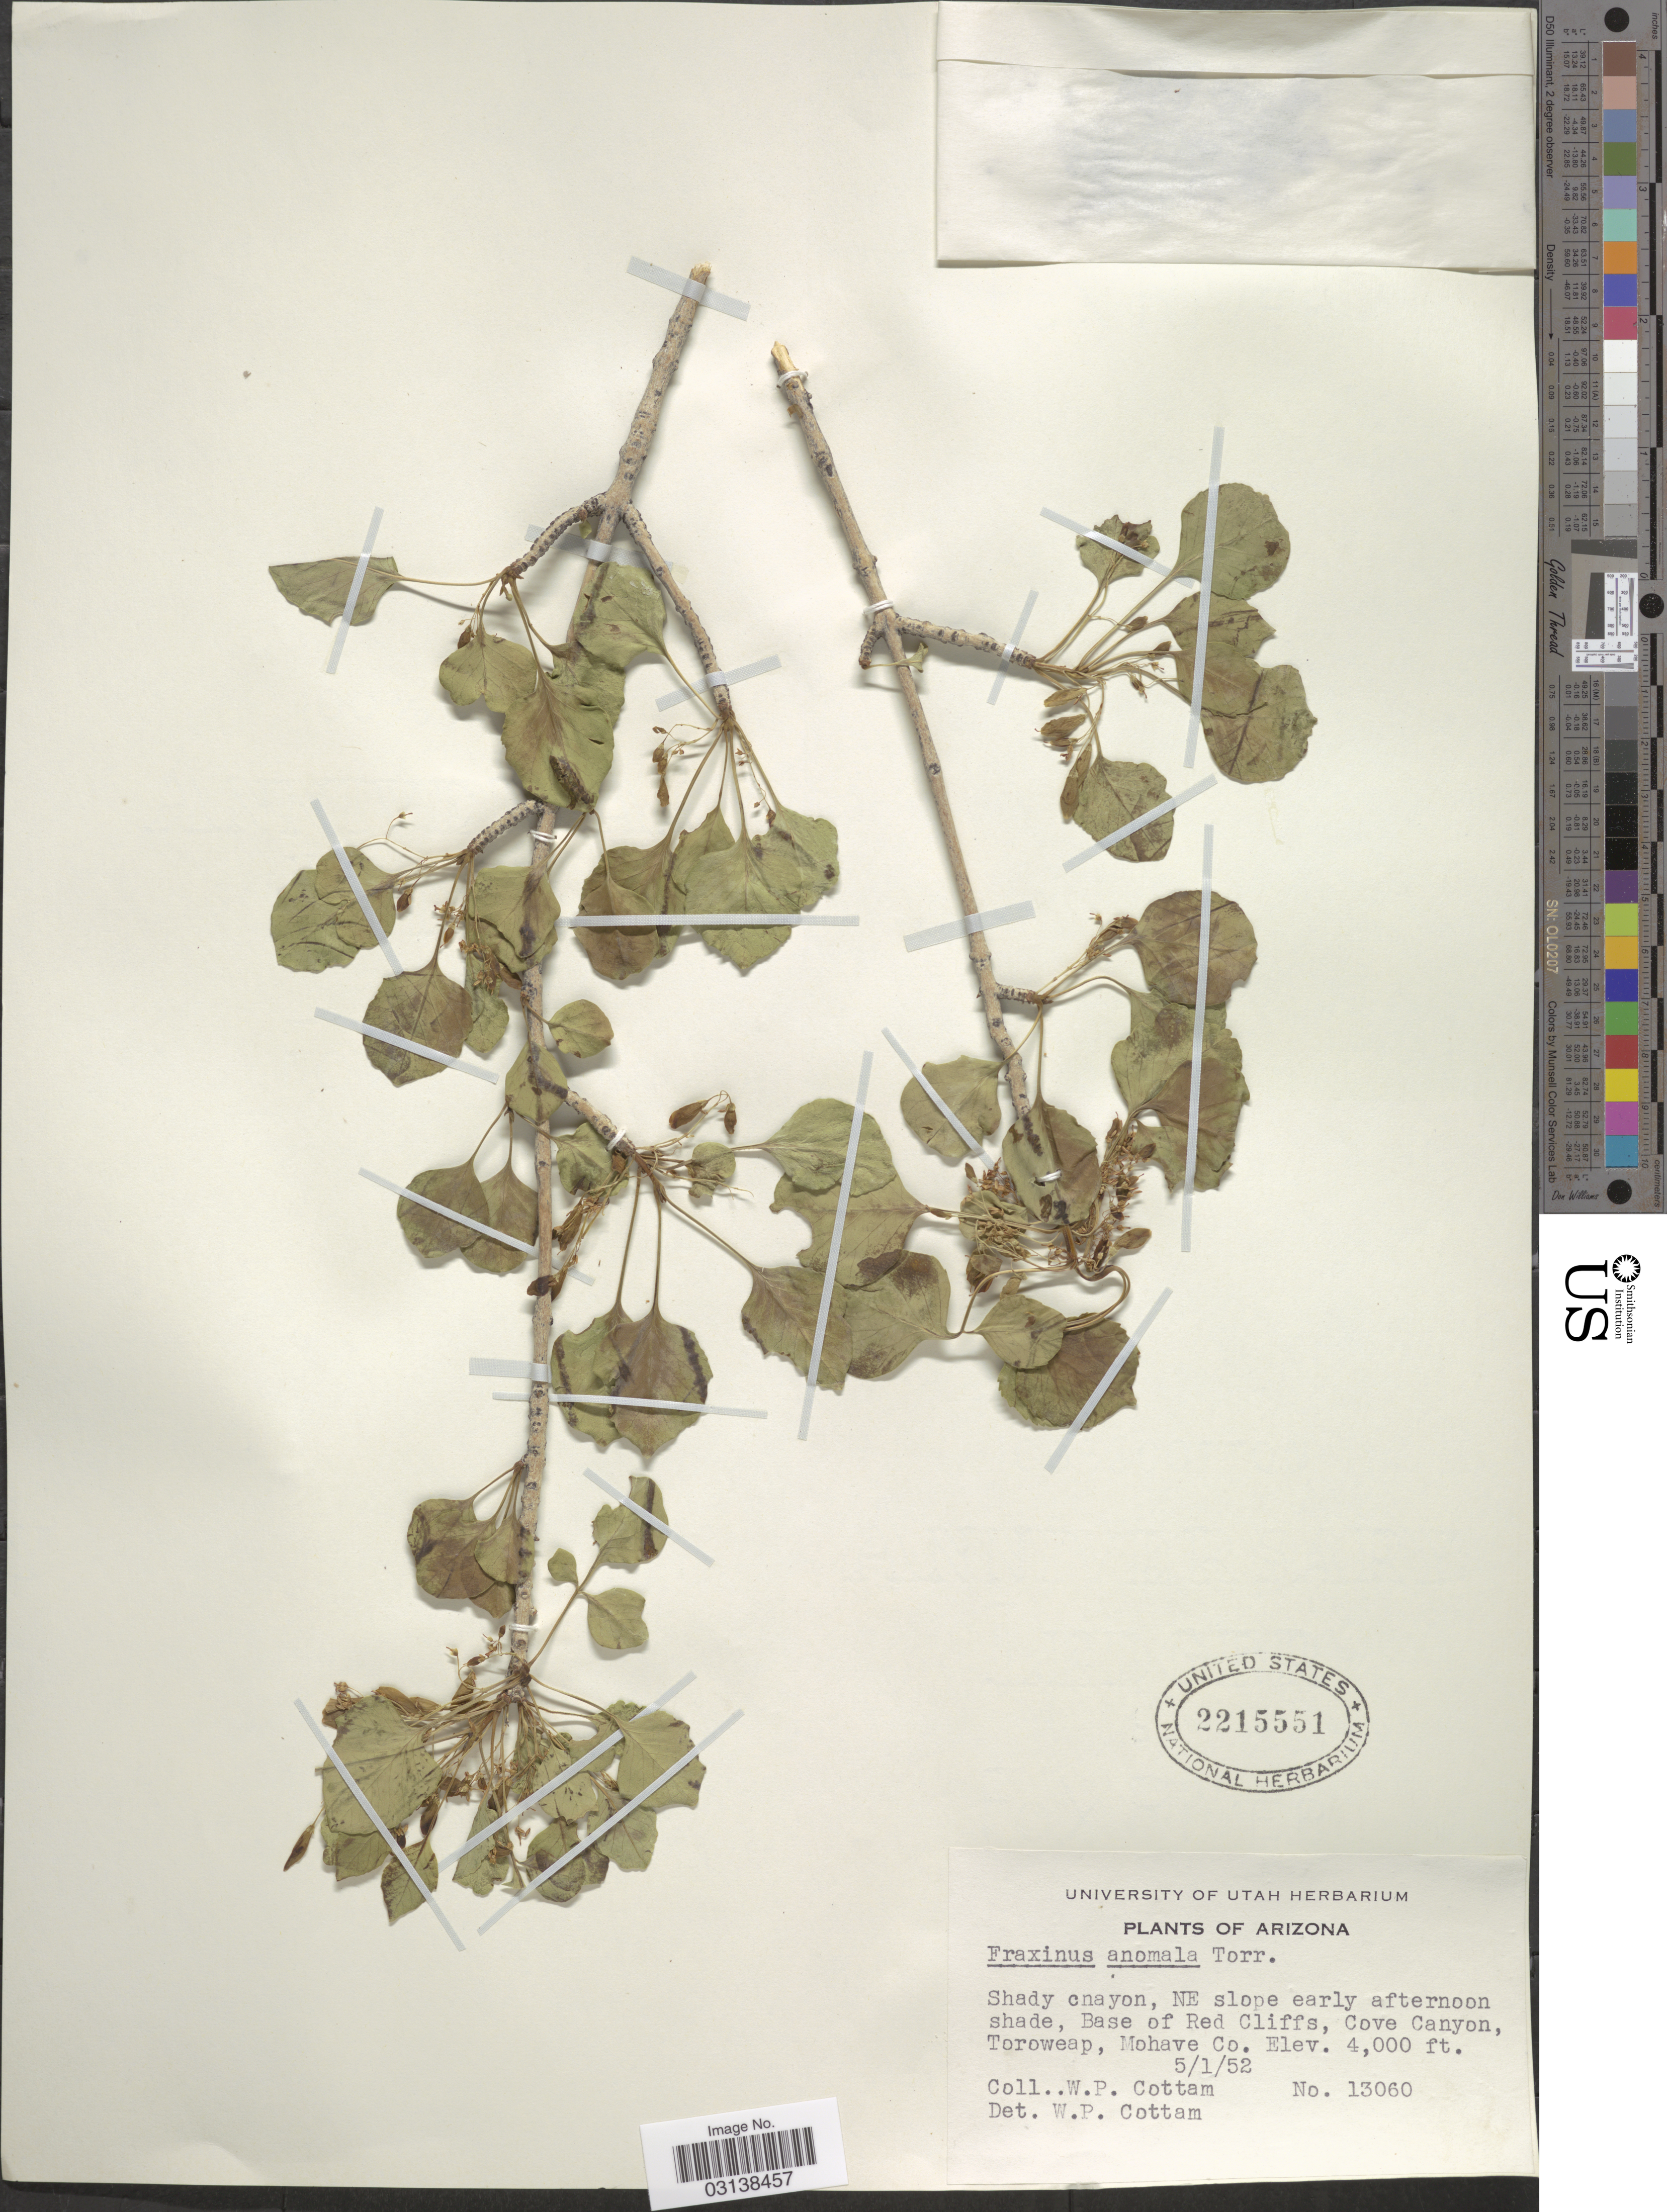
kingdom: Plantae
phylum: Tracheophyta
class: Magnoliopsida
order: Lamiales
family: Oleaceae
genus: Fraxinus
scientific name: Fraxinus anomala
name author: Torr. ex S. Watson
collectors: W. Cottam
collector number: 13060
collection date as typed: Transcribed d/m/y: 1/5/52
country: United States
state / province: Arizona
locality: Shady cnayon, NE slope early afternoon shade, Base of Red Cliffs, Cove Canyon, Toroweap, Mohave Co.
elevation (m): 1219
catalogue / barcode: US 2215551